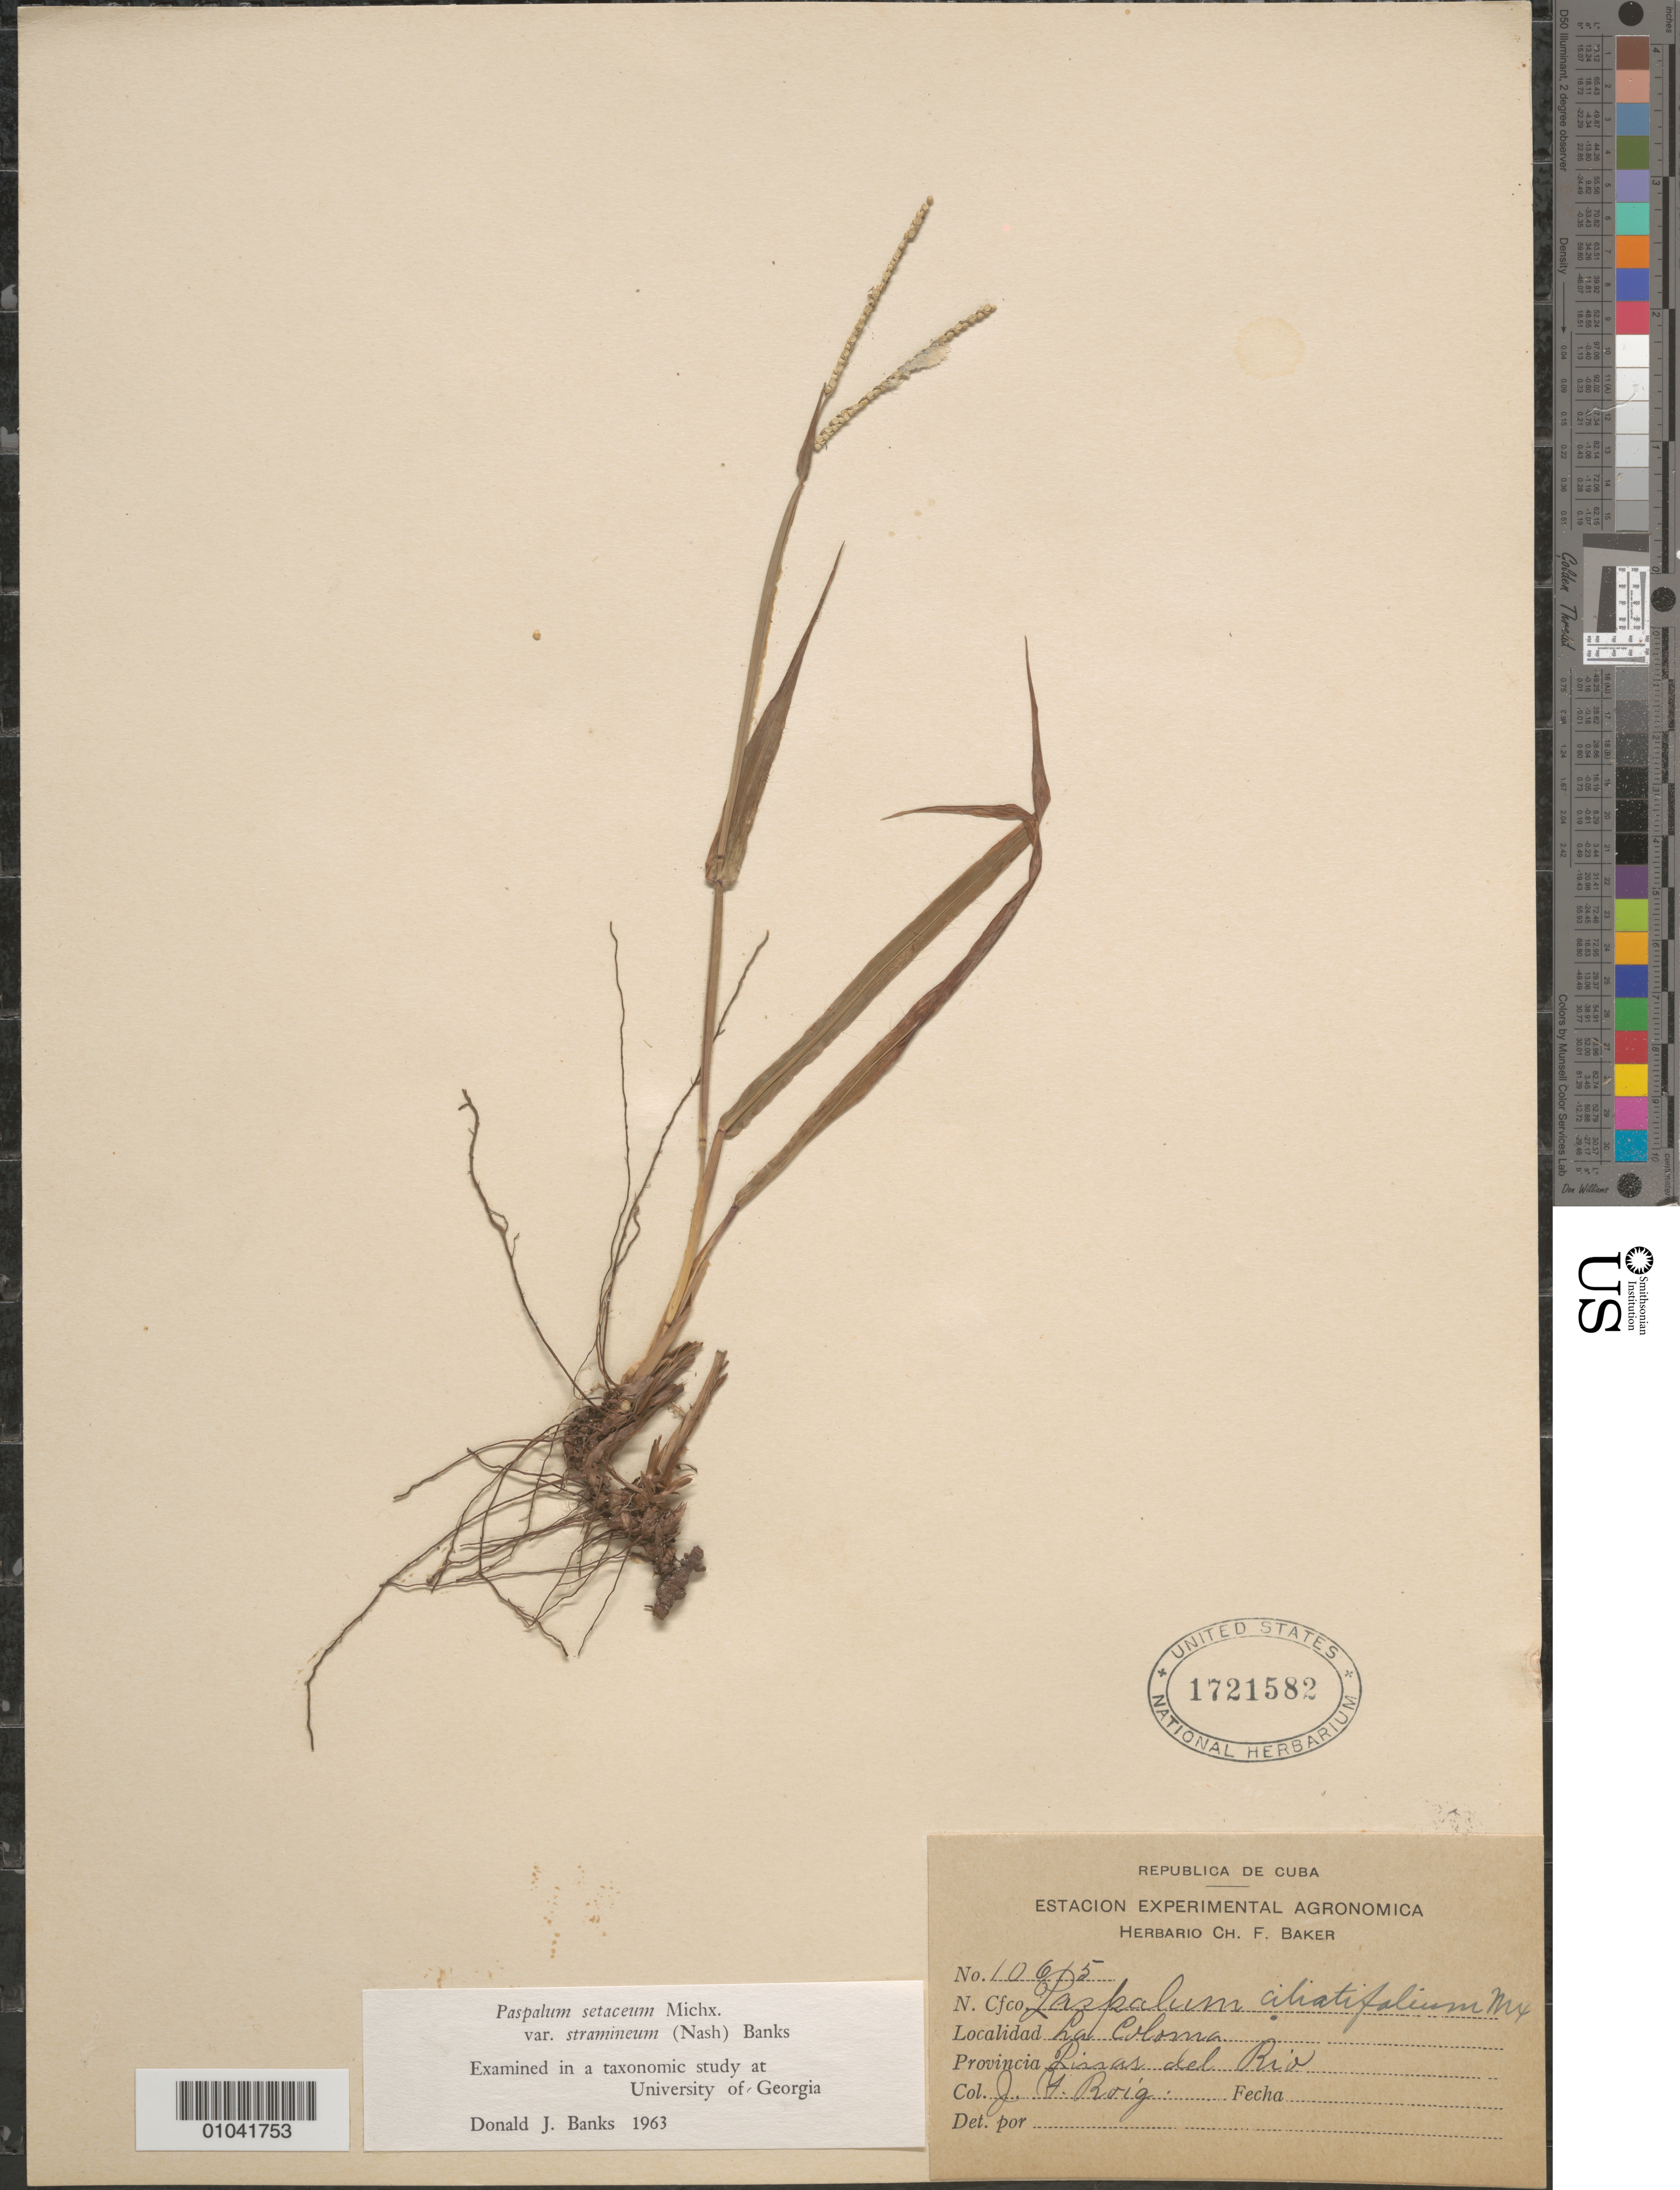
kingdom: Plantae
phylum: Tracheophyta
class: Liliopsida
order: Poales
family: Poaceae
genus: Paspalum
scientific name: Paspalum setaceum var. stramineum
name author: (Nash) D.J. Banks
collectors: J. Roig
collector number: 10615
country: Cuba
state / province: Pinar del Rio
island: Cuba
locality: La Coloma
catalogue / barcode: US 1721582